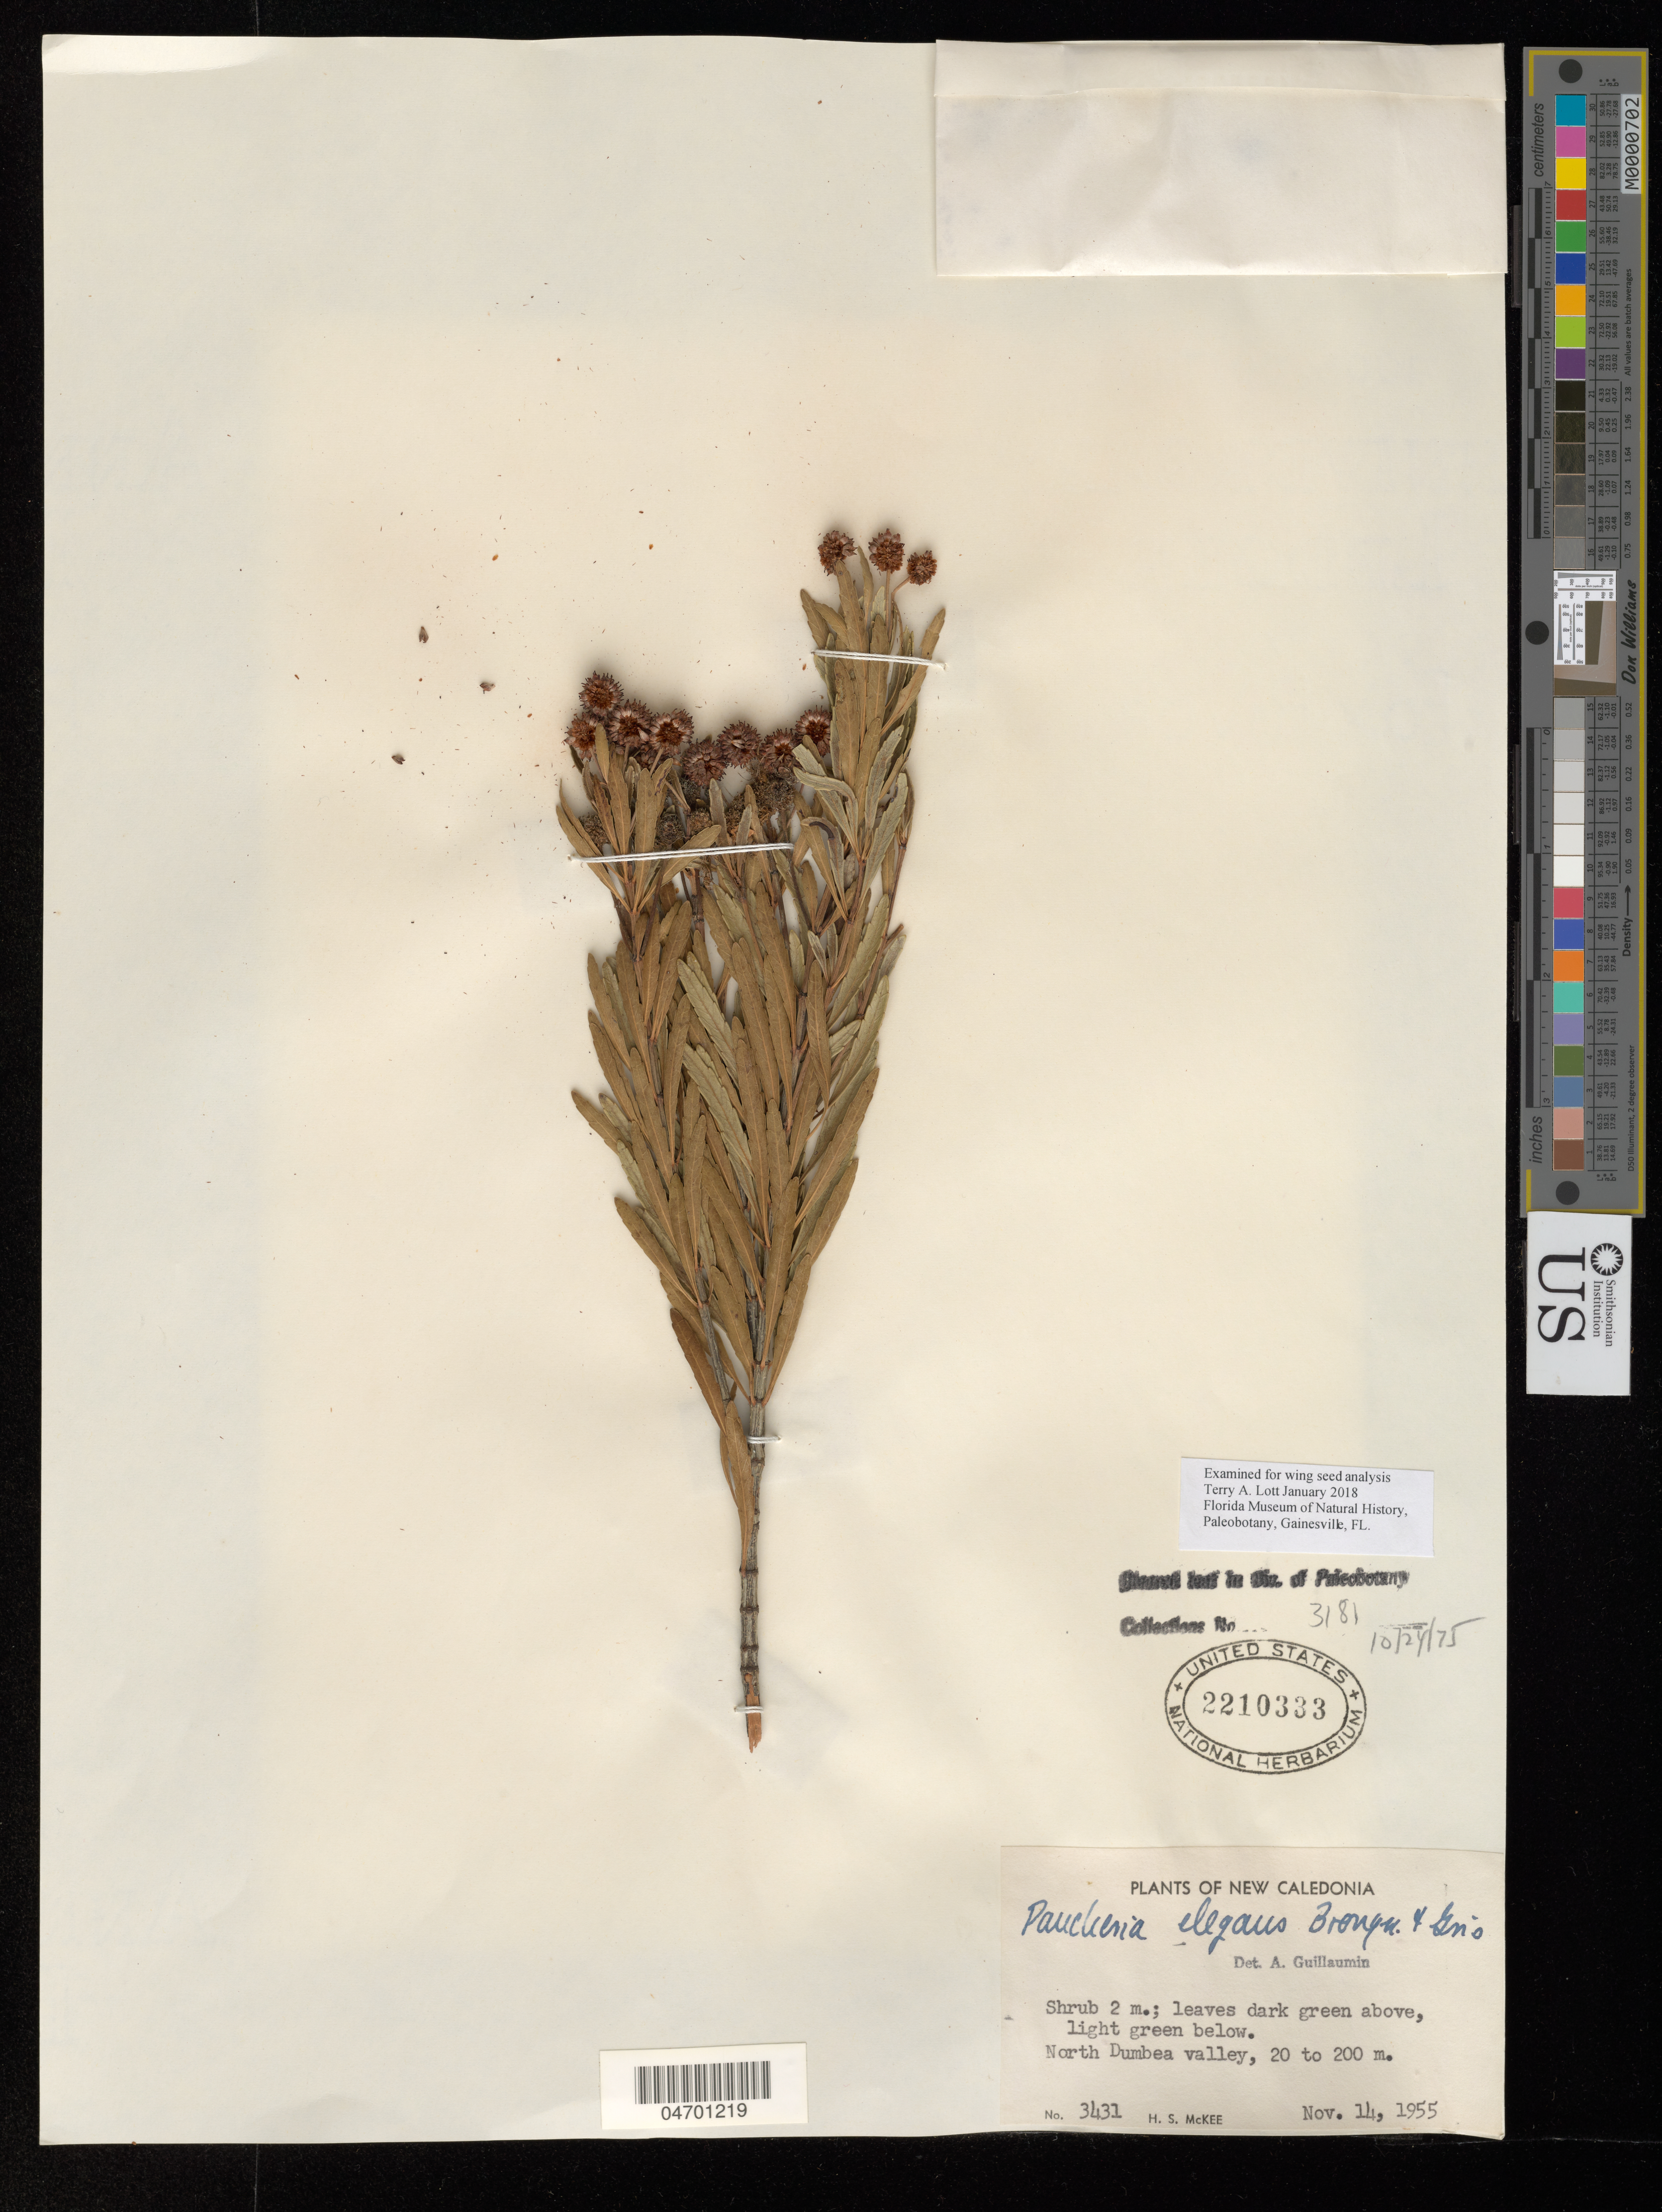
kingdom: Plantae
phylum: Tracheophyta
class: Magnoliopsida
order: Oxalidales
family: Cunoniaceae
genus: Pancheria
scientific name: Pancheria elegans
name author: Brongn. & Gris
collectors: H. S. McKee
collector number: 3431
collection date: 1955-11-14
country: New Caledonia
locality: North Dumbea valley.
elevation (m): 20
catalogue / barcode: US 2210333